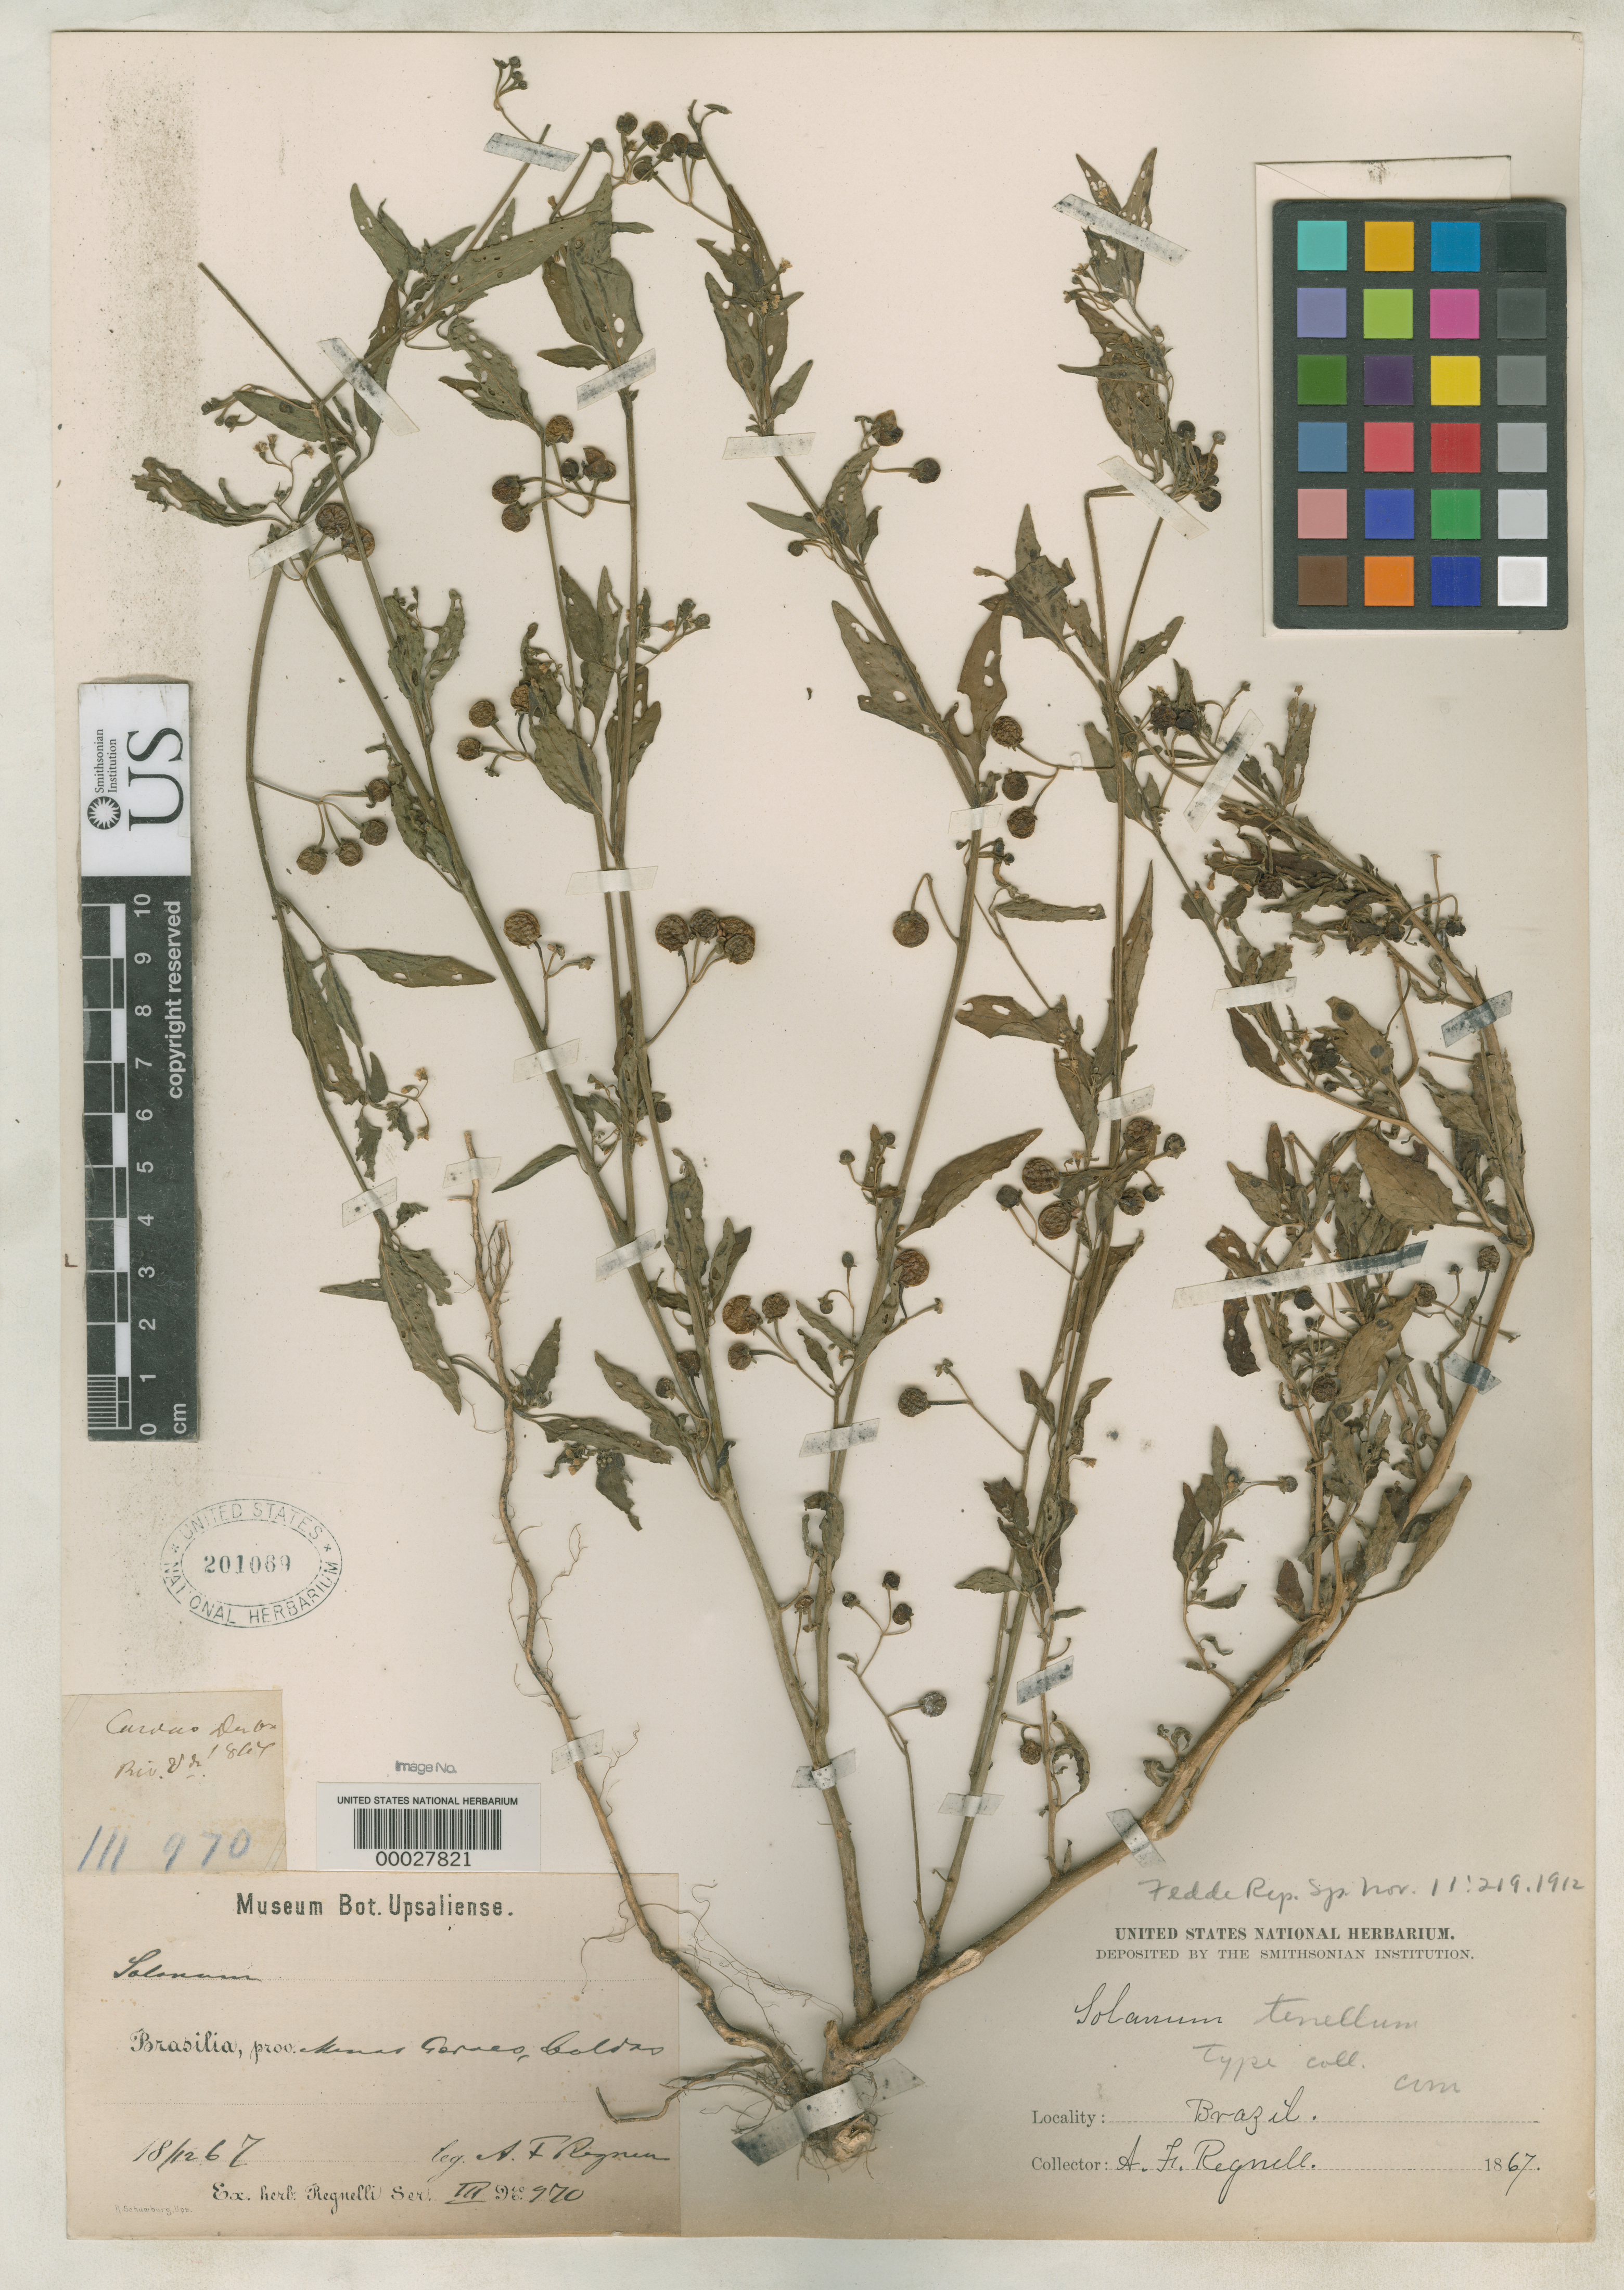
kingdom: Plantae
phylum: Tracheophyta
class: Magnoliopsida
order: Solanales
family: Solanaceae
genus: Solanum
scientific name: Solanum tenellum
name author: Bitter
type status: Isotype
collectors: A. F. Regnell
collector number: III 970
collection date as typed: Dec 1867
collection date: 1867-12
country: Brazil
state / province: Minas Gerais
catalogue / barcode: US 201069